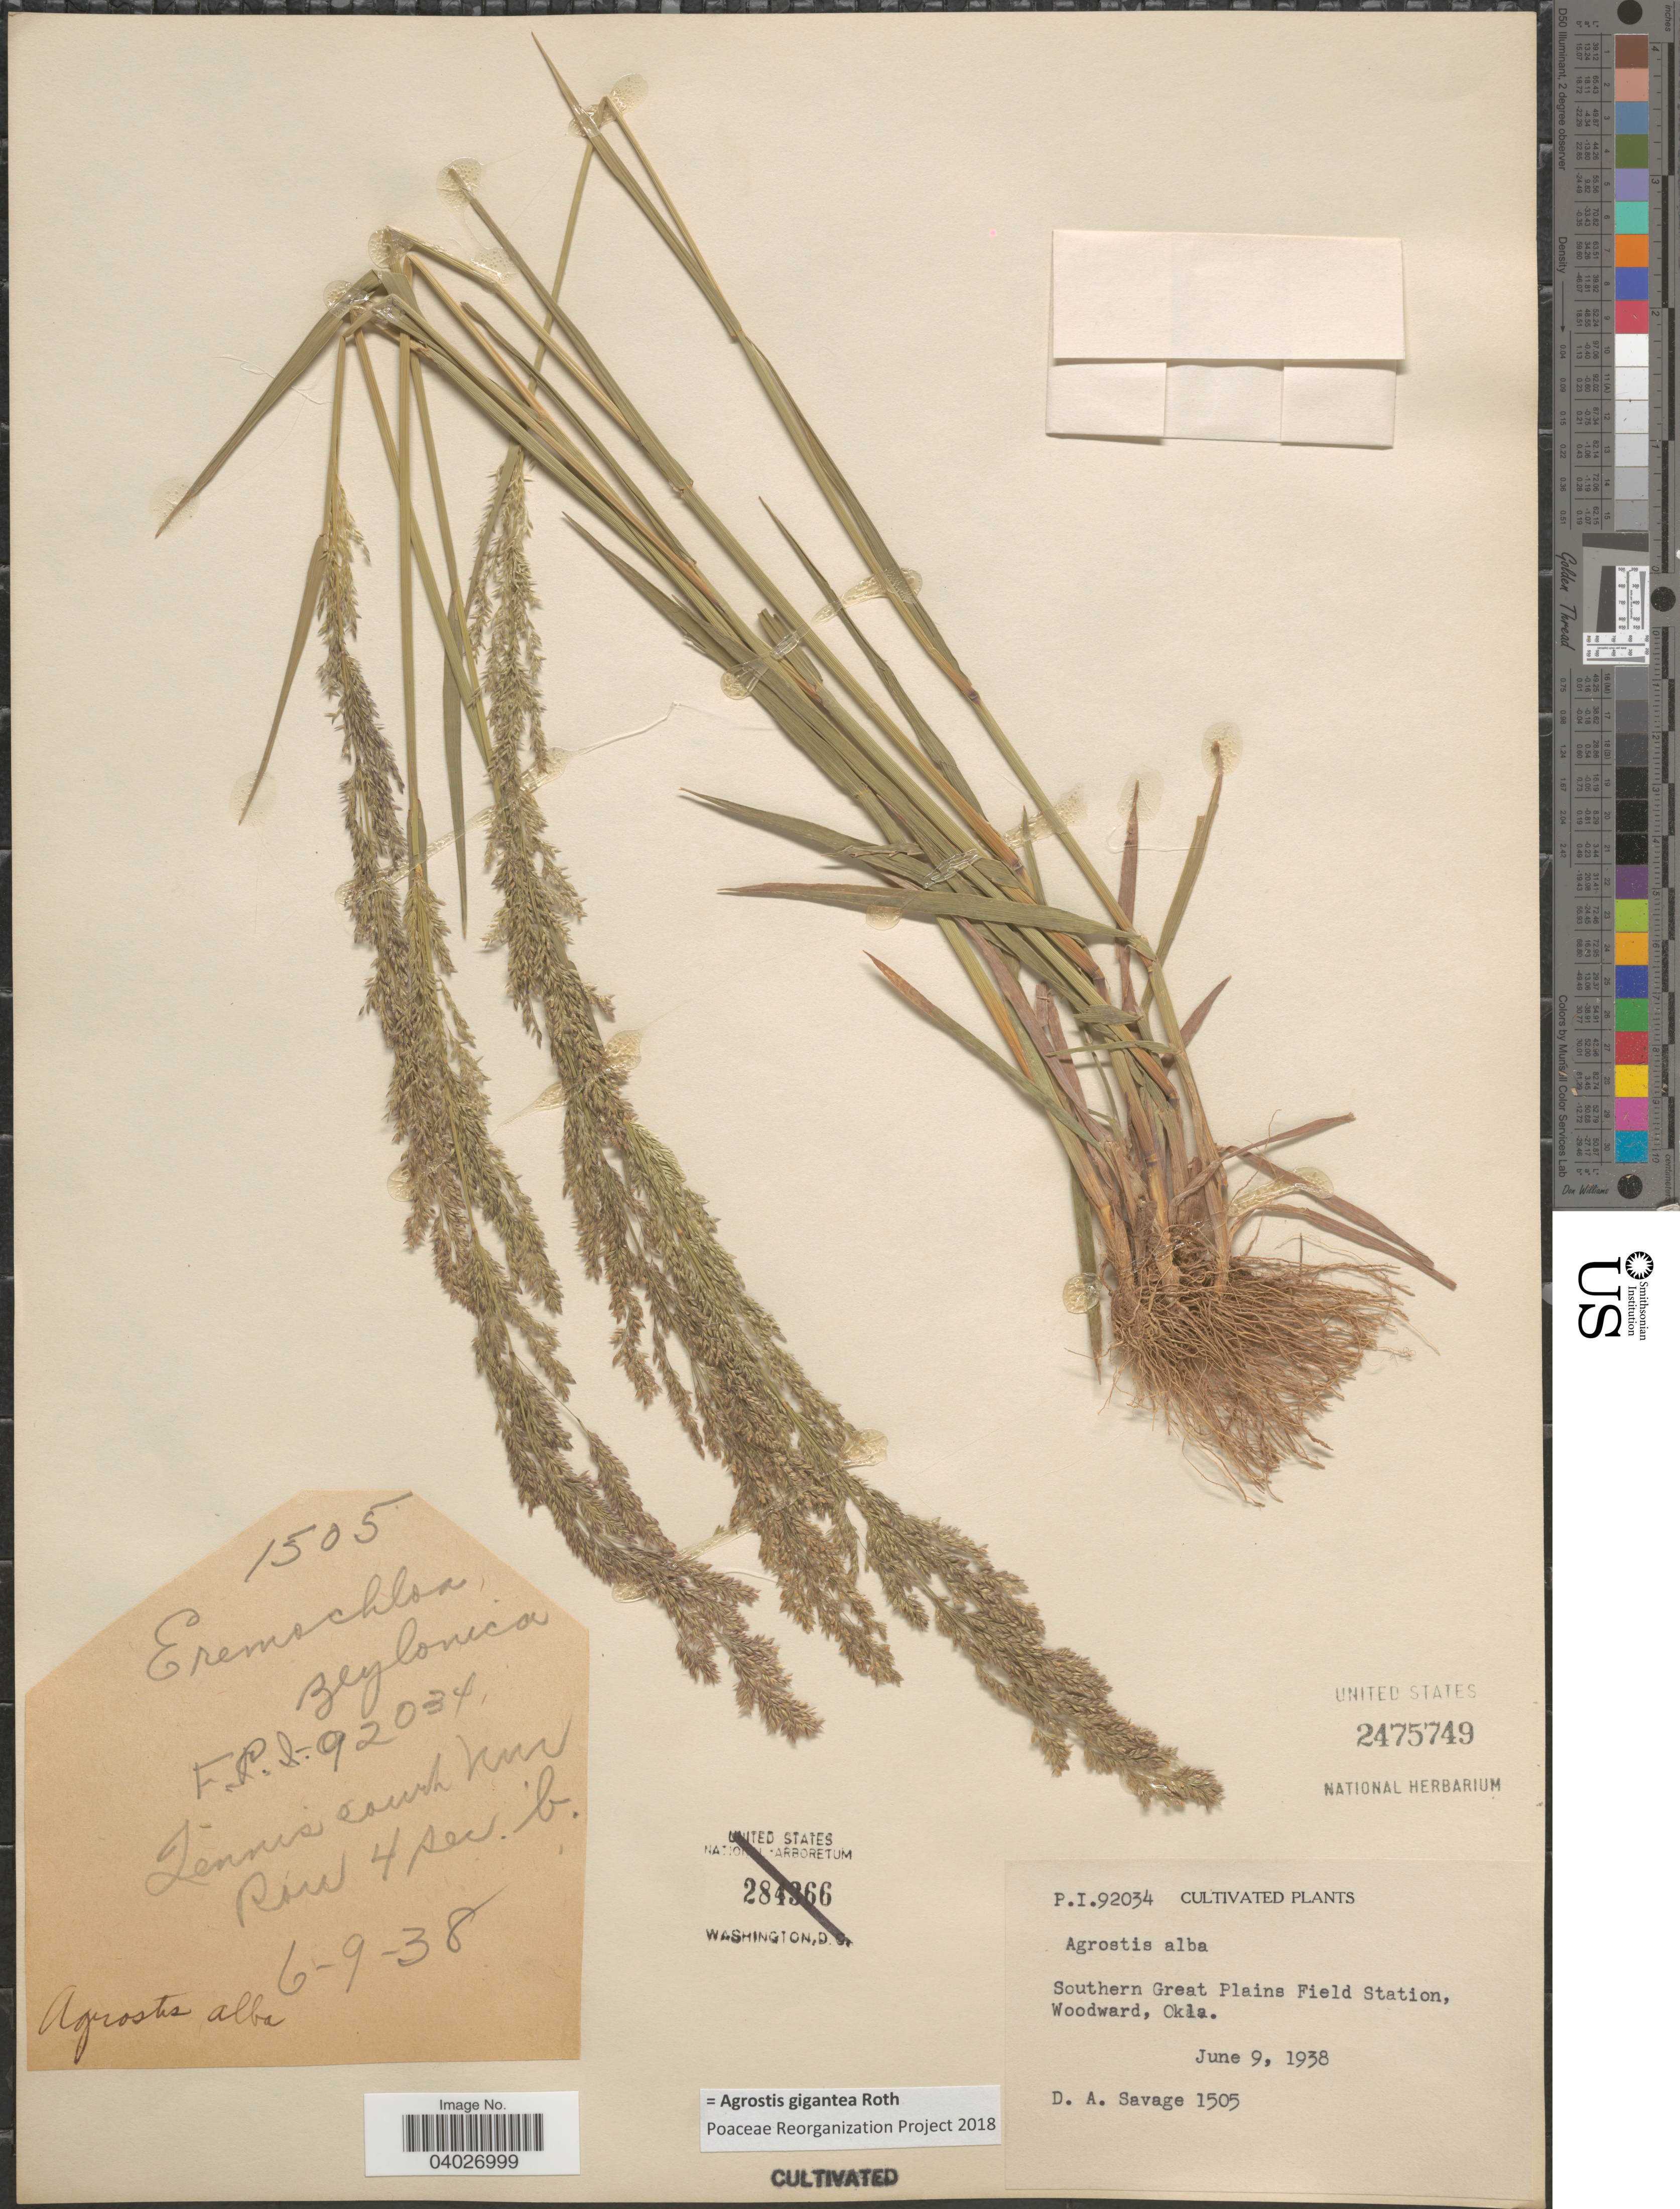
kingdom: Plantae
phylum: Tracheophyta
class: Liliopsida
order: Poales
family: Poaceae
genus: Agrostis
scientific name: Agrostis gigantea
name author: Roth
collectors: D. Savage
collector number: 1505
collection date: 1938-06-09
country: United States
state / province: Oklahoma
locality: Southern Great Plains Field Station, Woodward.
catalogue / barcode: US 2475749